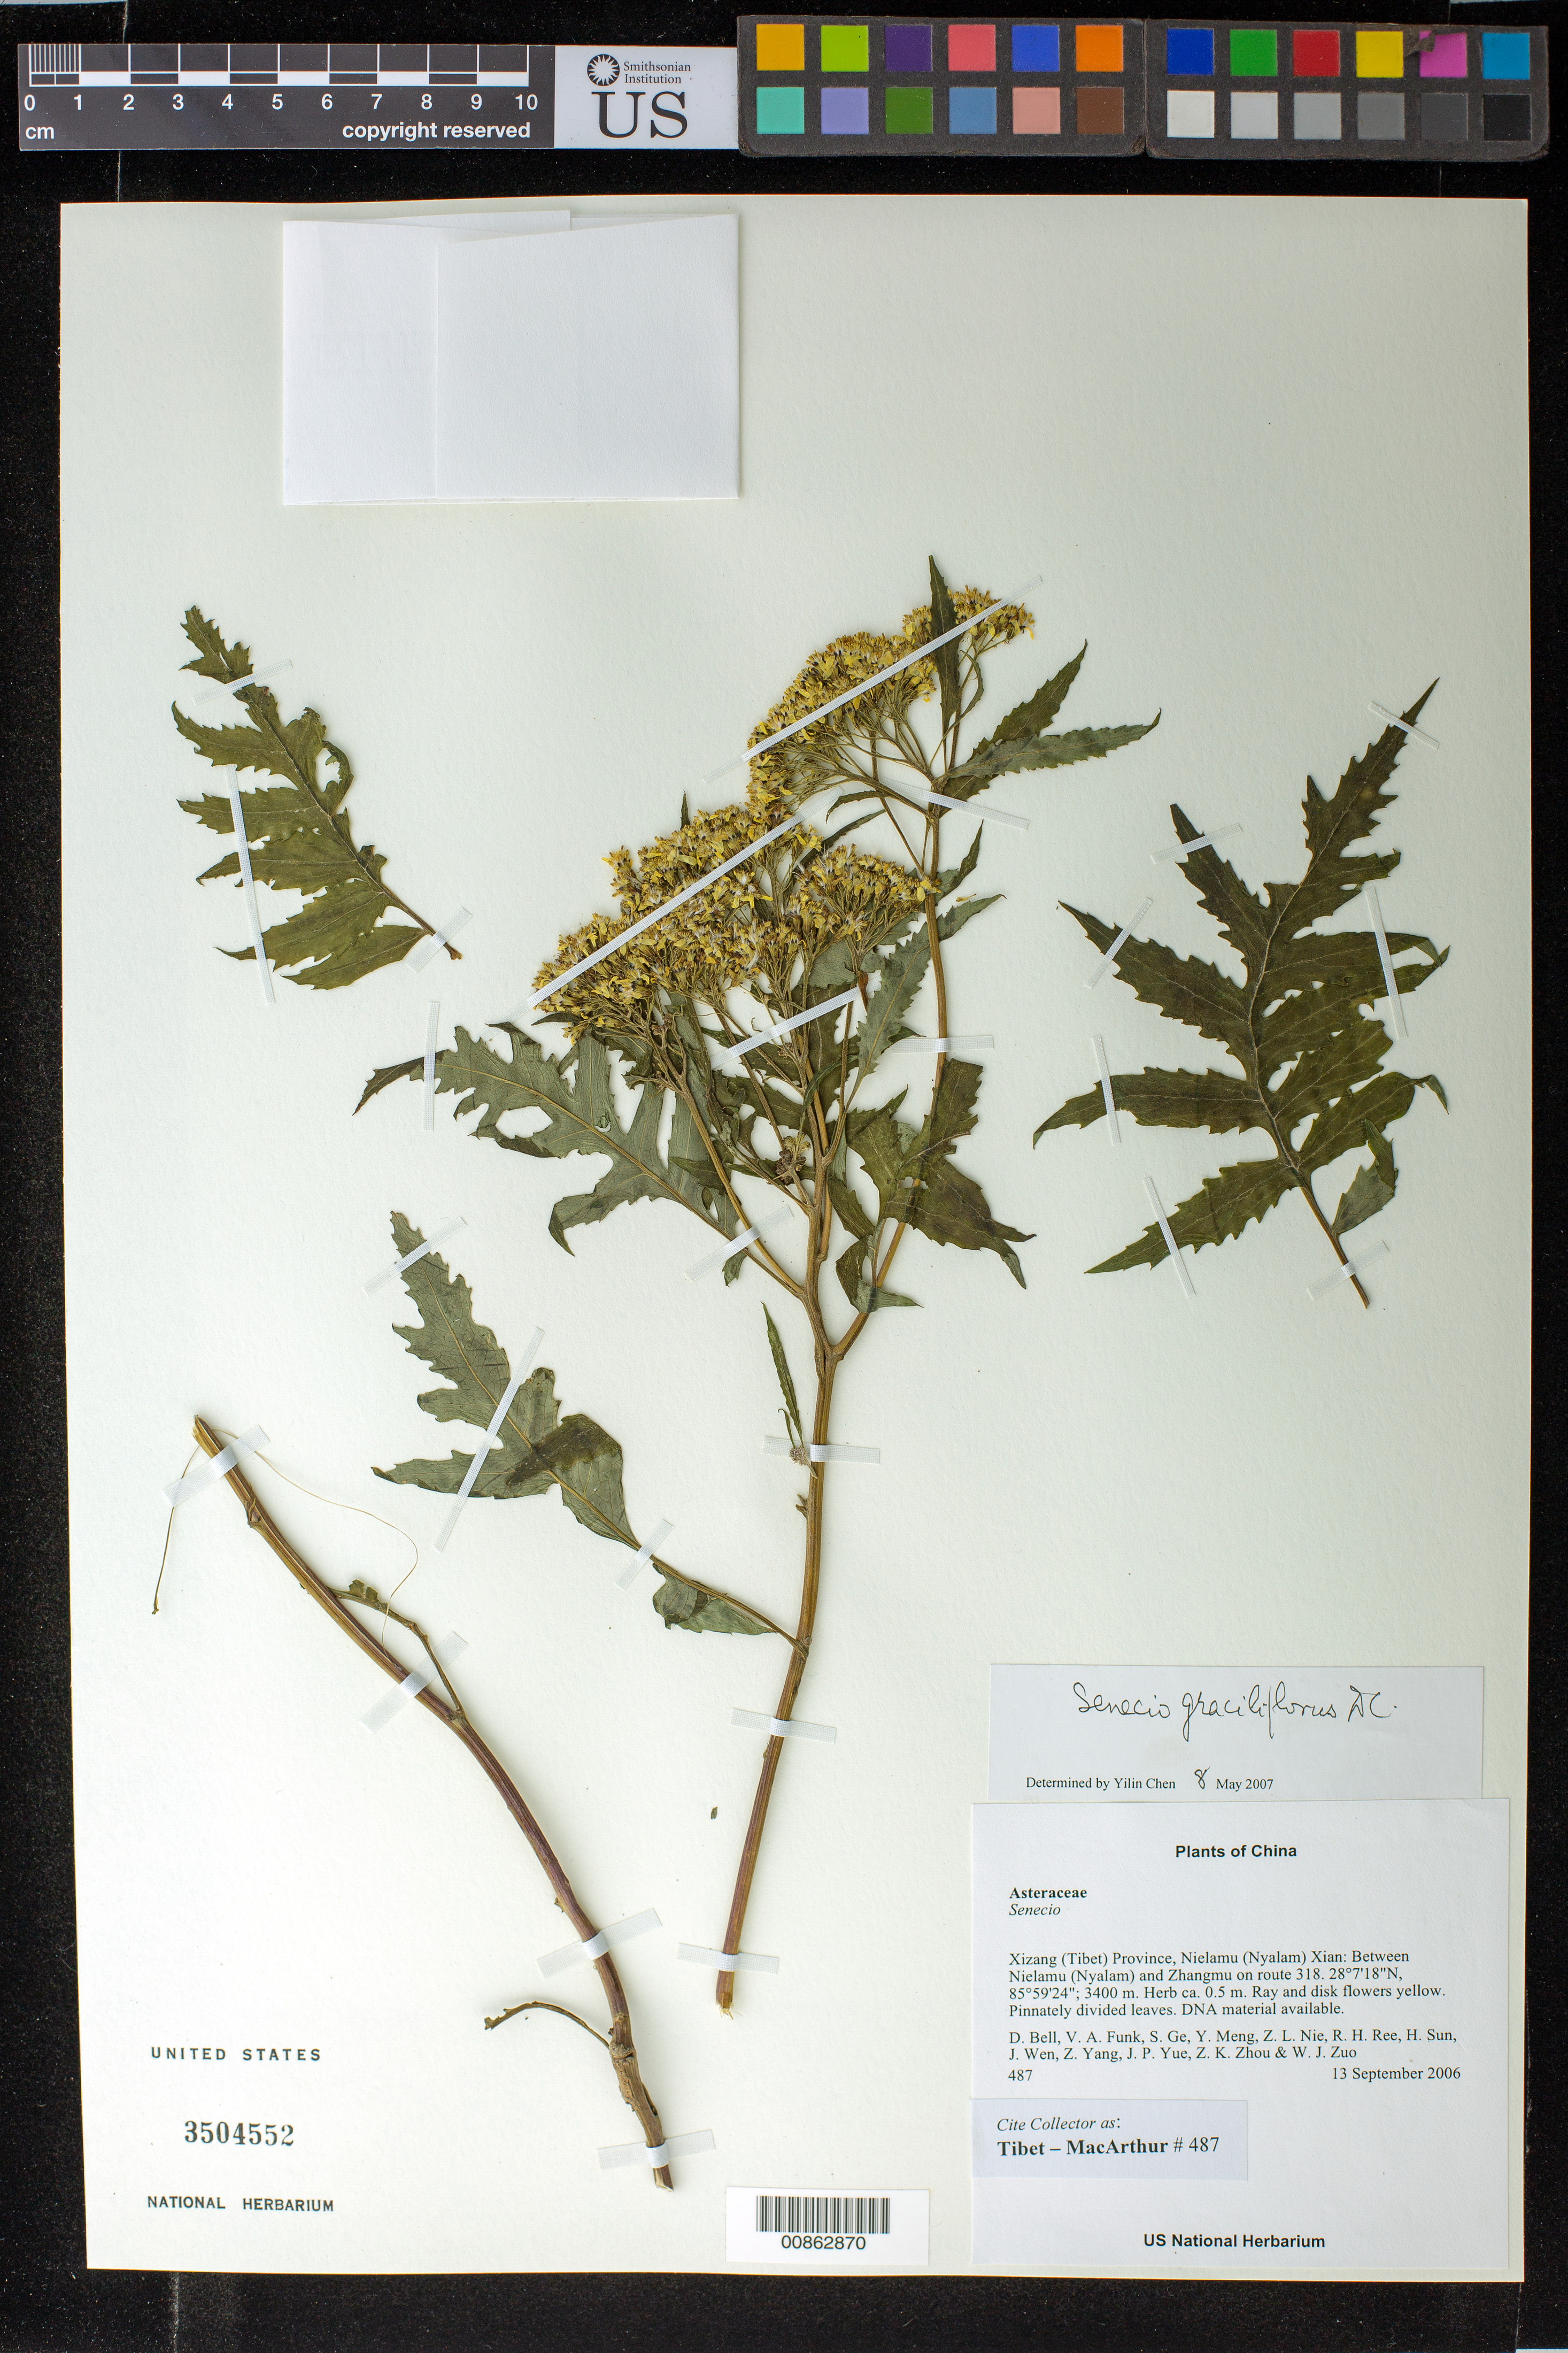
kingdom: Plantae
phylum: Tracheophyta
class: Magnoliopsida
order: Asterales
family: Asteraceae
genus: Senecio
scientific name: Senecio graciliflorus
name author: DC.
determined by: Yilin Chen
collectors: Tibet-MacArthur, D. A. Bell, V. Funk, S. Ge, Y. Meng, Z. Nie, R. Ree, H. Sun, J. Wen, Z. Yang, J. Yue, Z. Zhou & W. Zuo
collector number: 487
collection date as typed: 13 Sep 2006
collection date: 2006-09-13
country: China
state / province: Xizang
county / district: Nielamu (Nyalam) Xian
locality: Between Nielamu (Nyalam) and Zhangmu on route 318.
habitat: Rocky slopes, cliff bases and disturbed areas beside road.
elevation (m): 3400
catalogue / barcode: US 3504552